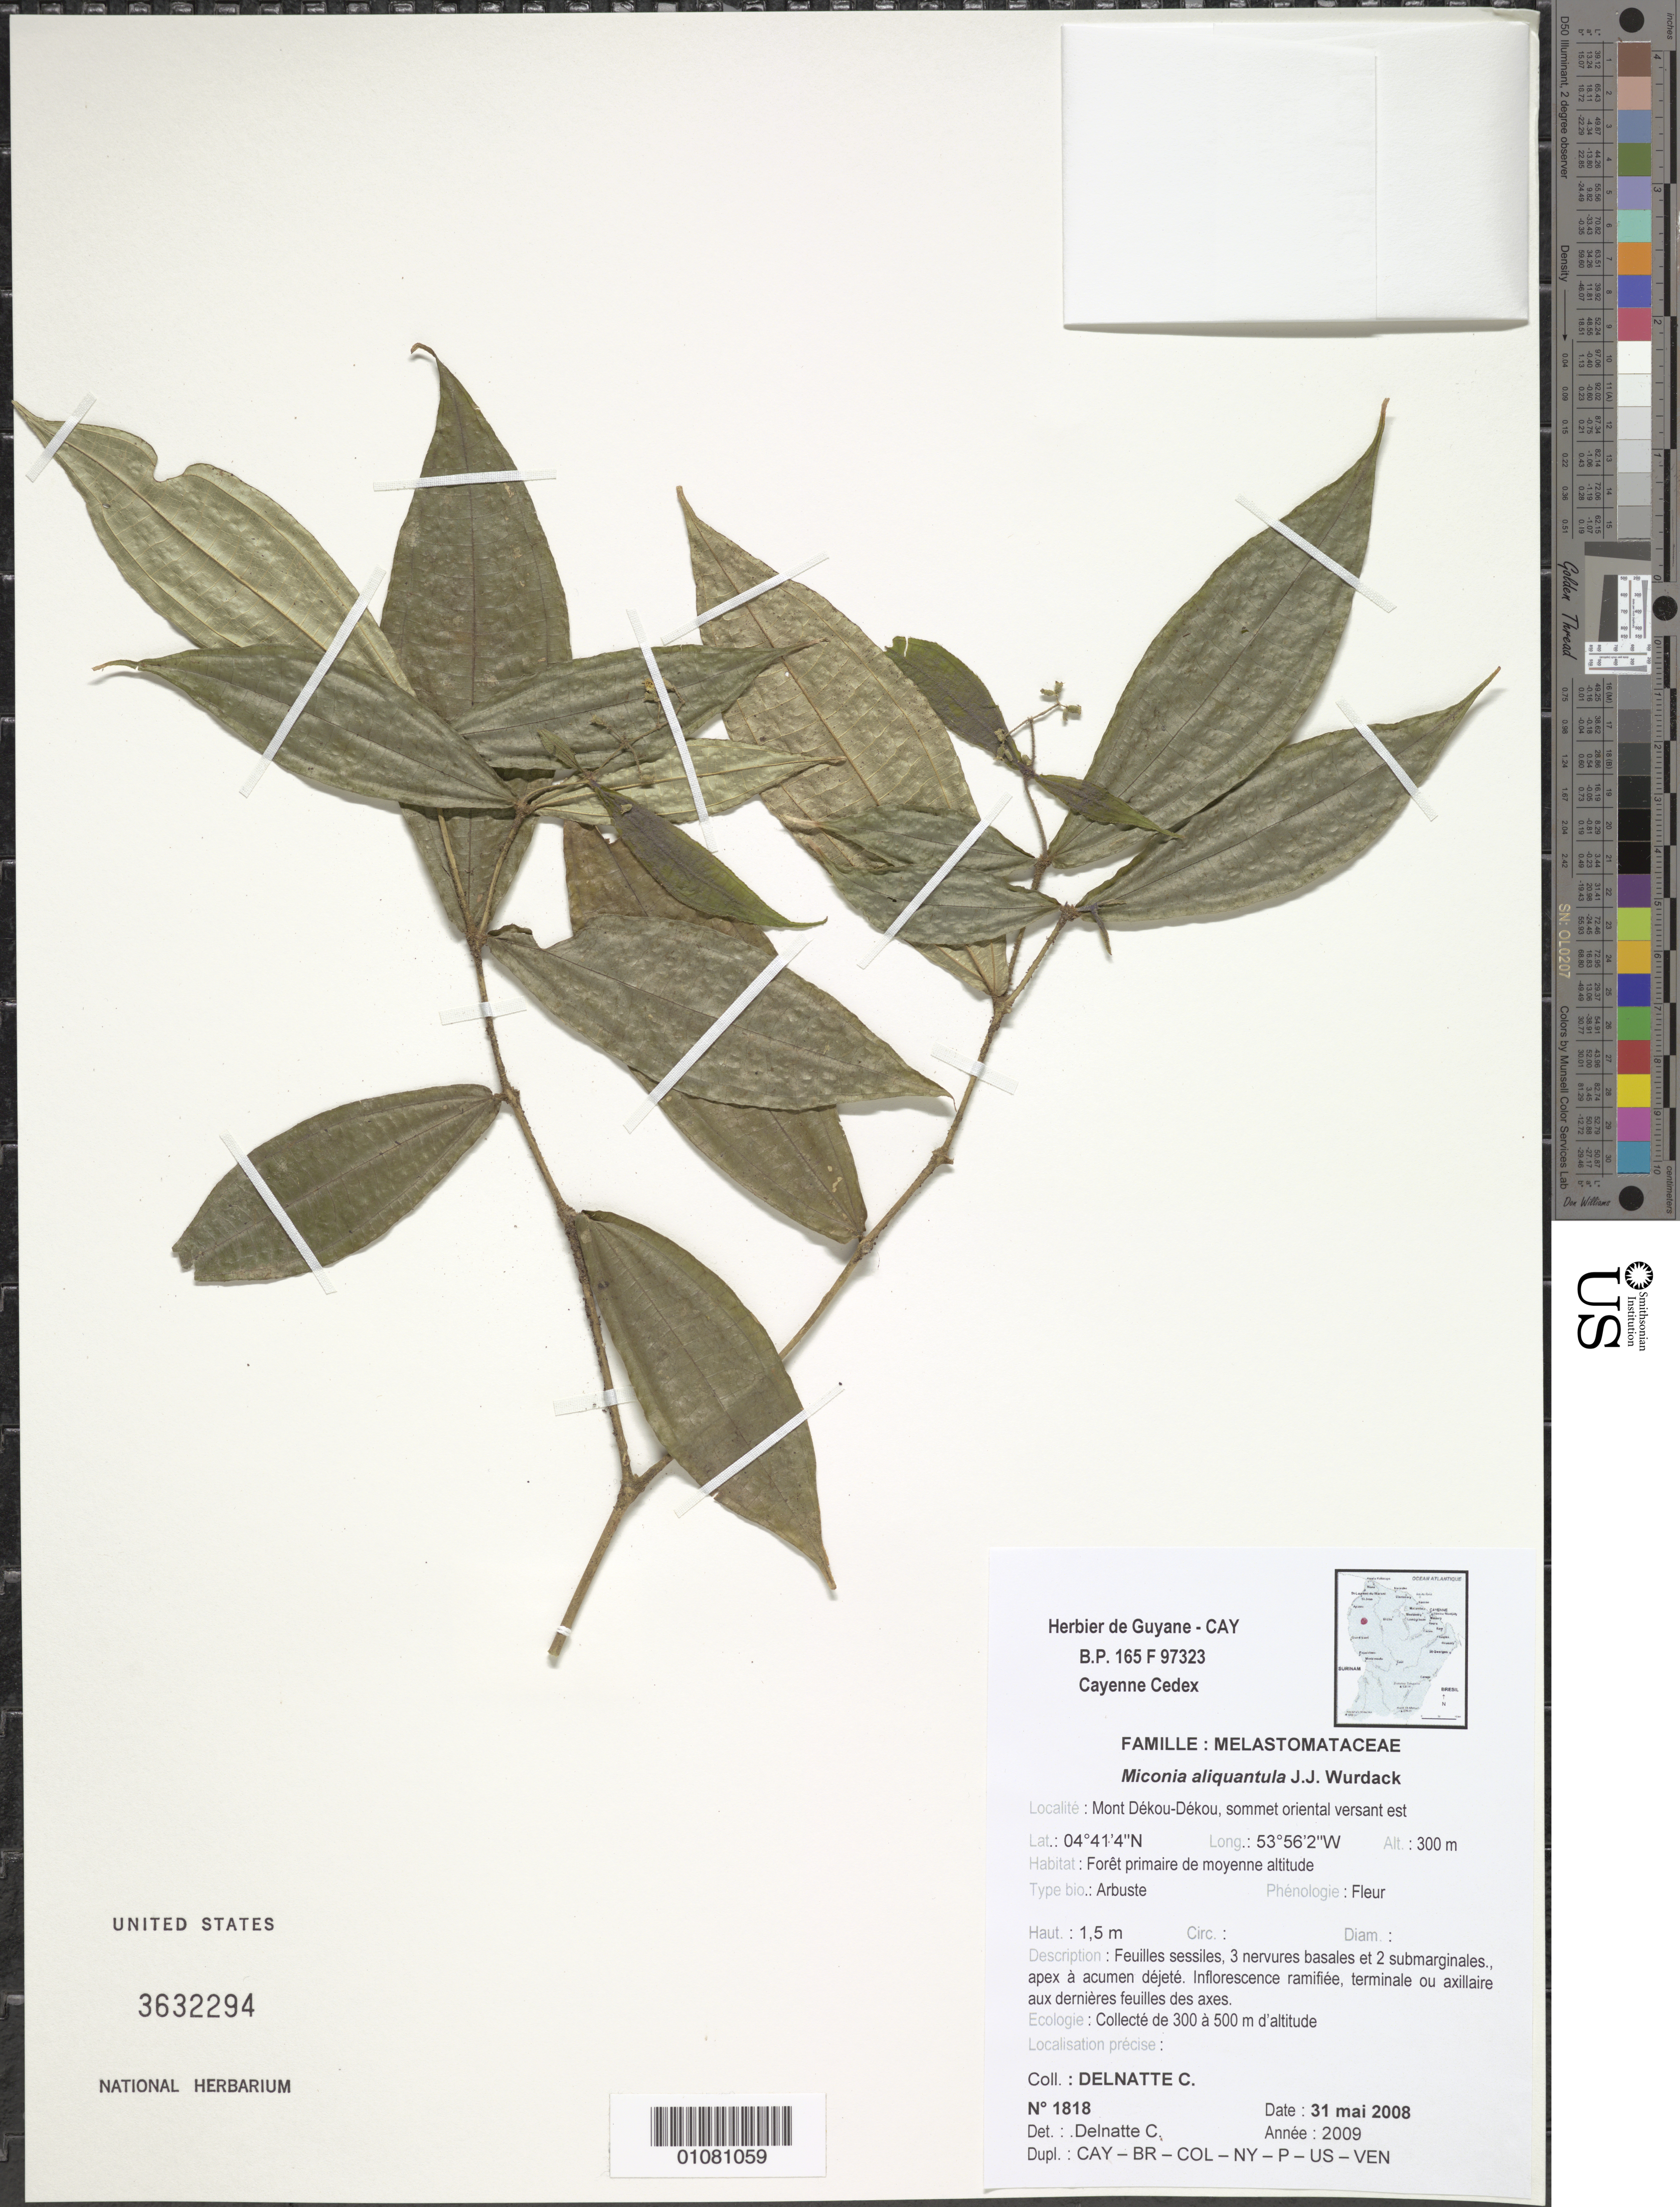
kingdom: Plantae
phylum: Tracheophyta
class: Magnoliopsida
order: Myrtales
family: Melastomataceae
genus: Miconia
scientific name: Miconia aliquantula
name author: Wurdack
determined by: Delnatte, C.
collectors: C. Delnatte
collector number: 1818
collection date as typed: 31-May-08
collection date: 2008-05-31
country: French Guiana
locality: Mont Dekou-Dekou. Sommet oriental versant est.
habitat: Foret primaire de moyenne altitude.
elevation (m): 300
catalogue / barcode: US 3632294